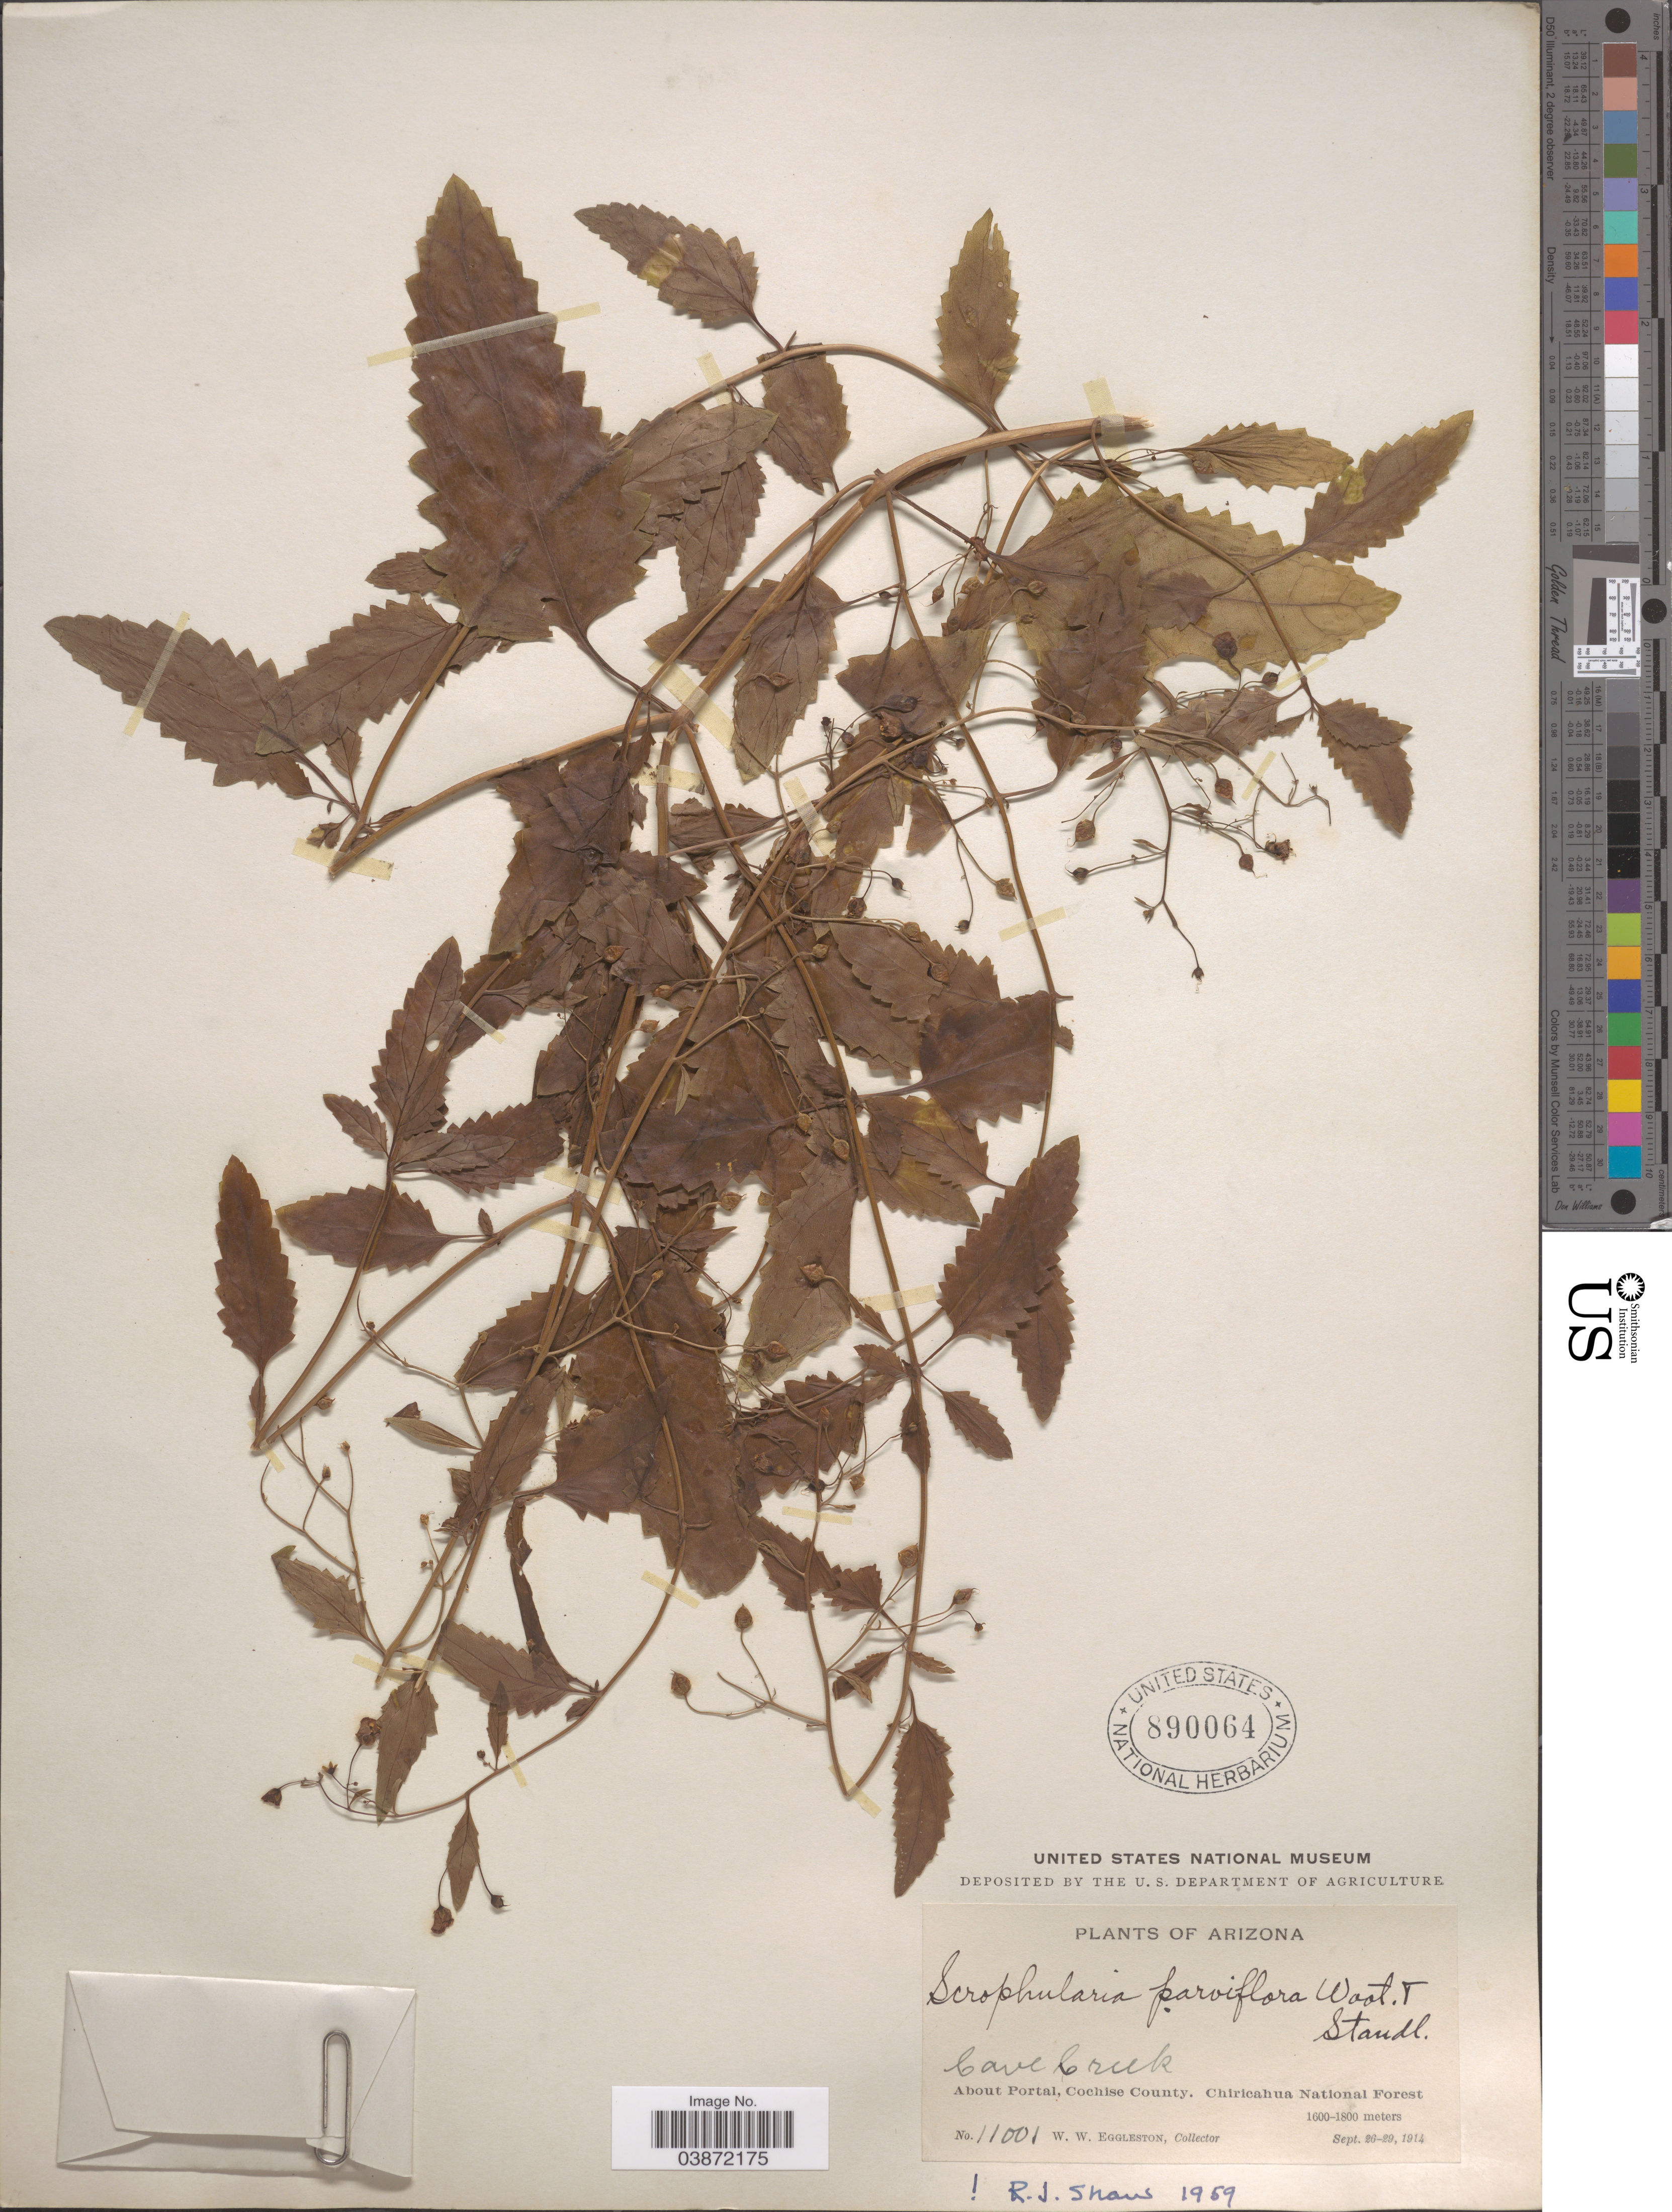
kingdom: Plantae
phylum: Tracheophyta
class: Magnoliopsida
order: Lamiales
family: Scrophulariaceae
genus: Scrophularia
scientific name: Scrophularia parviflora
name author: Wooton & Standl.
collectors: W. W. Eggleston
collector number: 11001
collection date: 1914-09-26/1914-09-29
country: United States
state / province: Arizona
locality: Cave Creek. About Portal, Cochise County, Chiricahua National Forest.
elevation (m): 1600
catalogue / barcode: US 890064